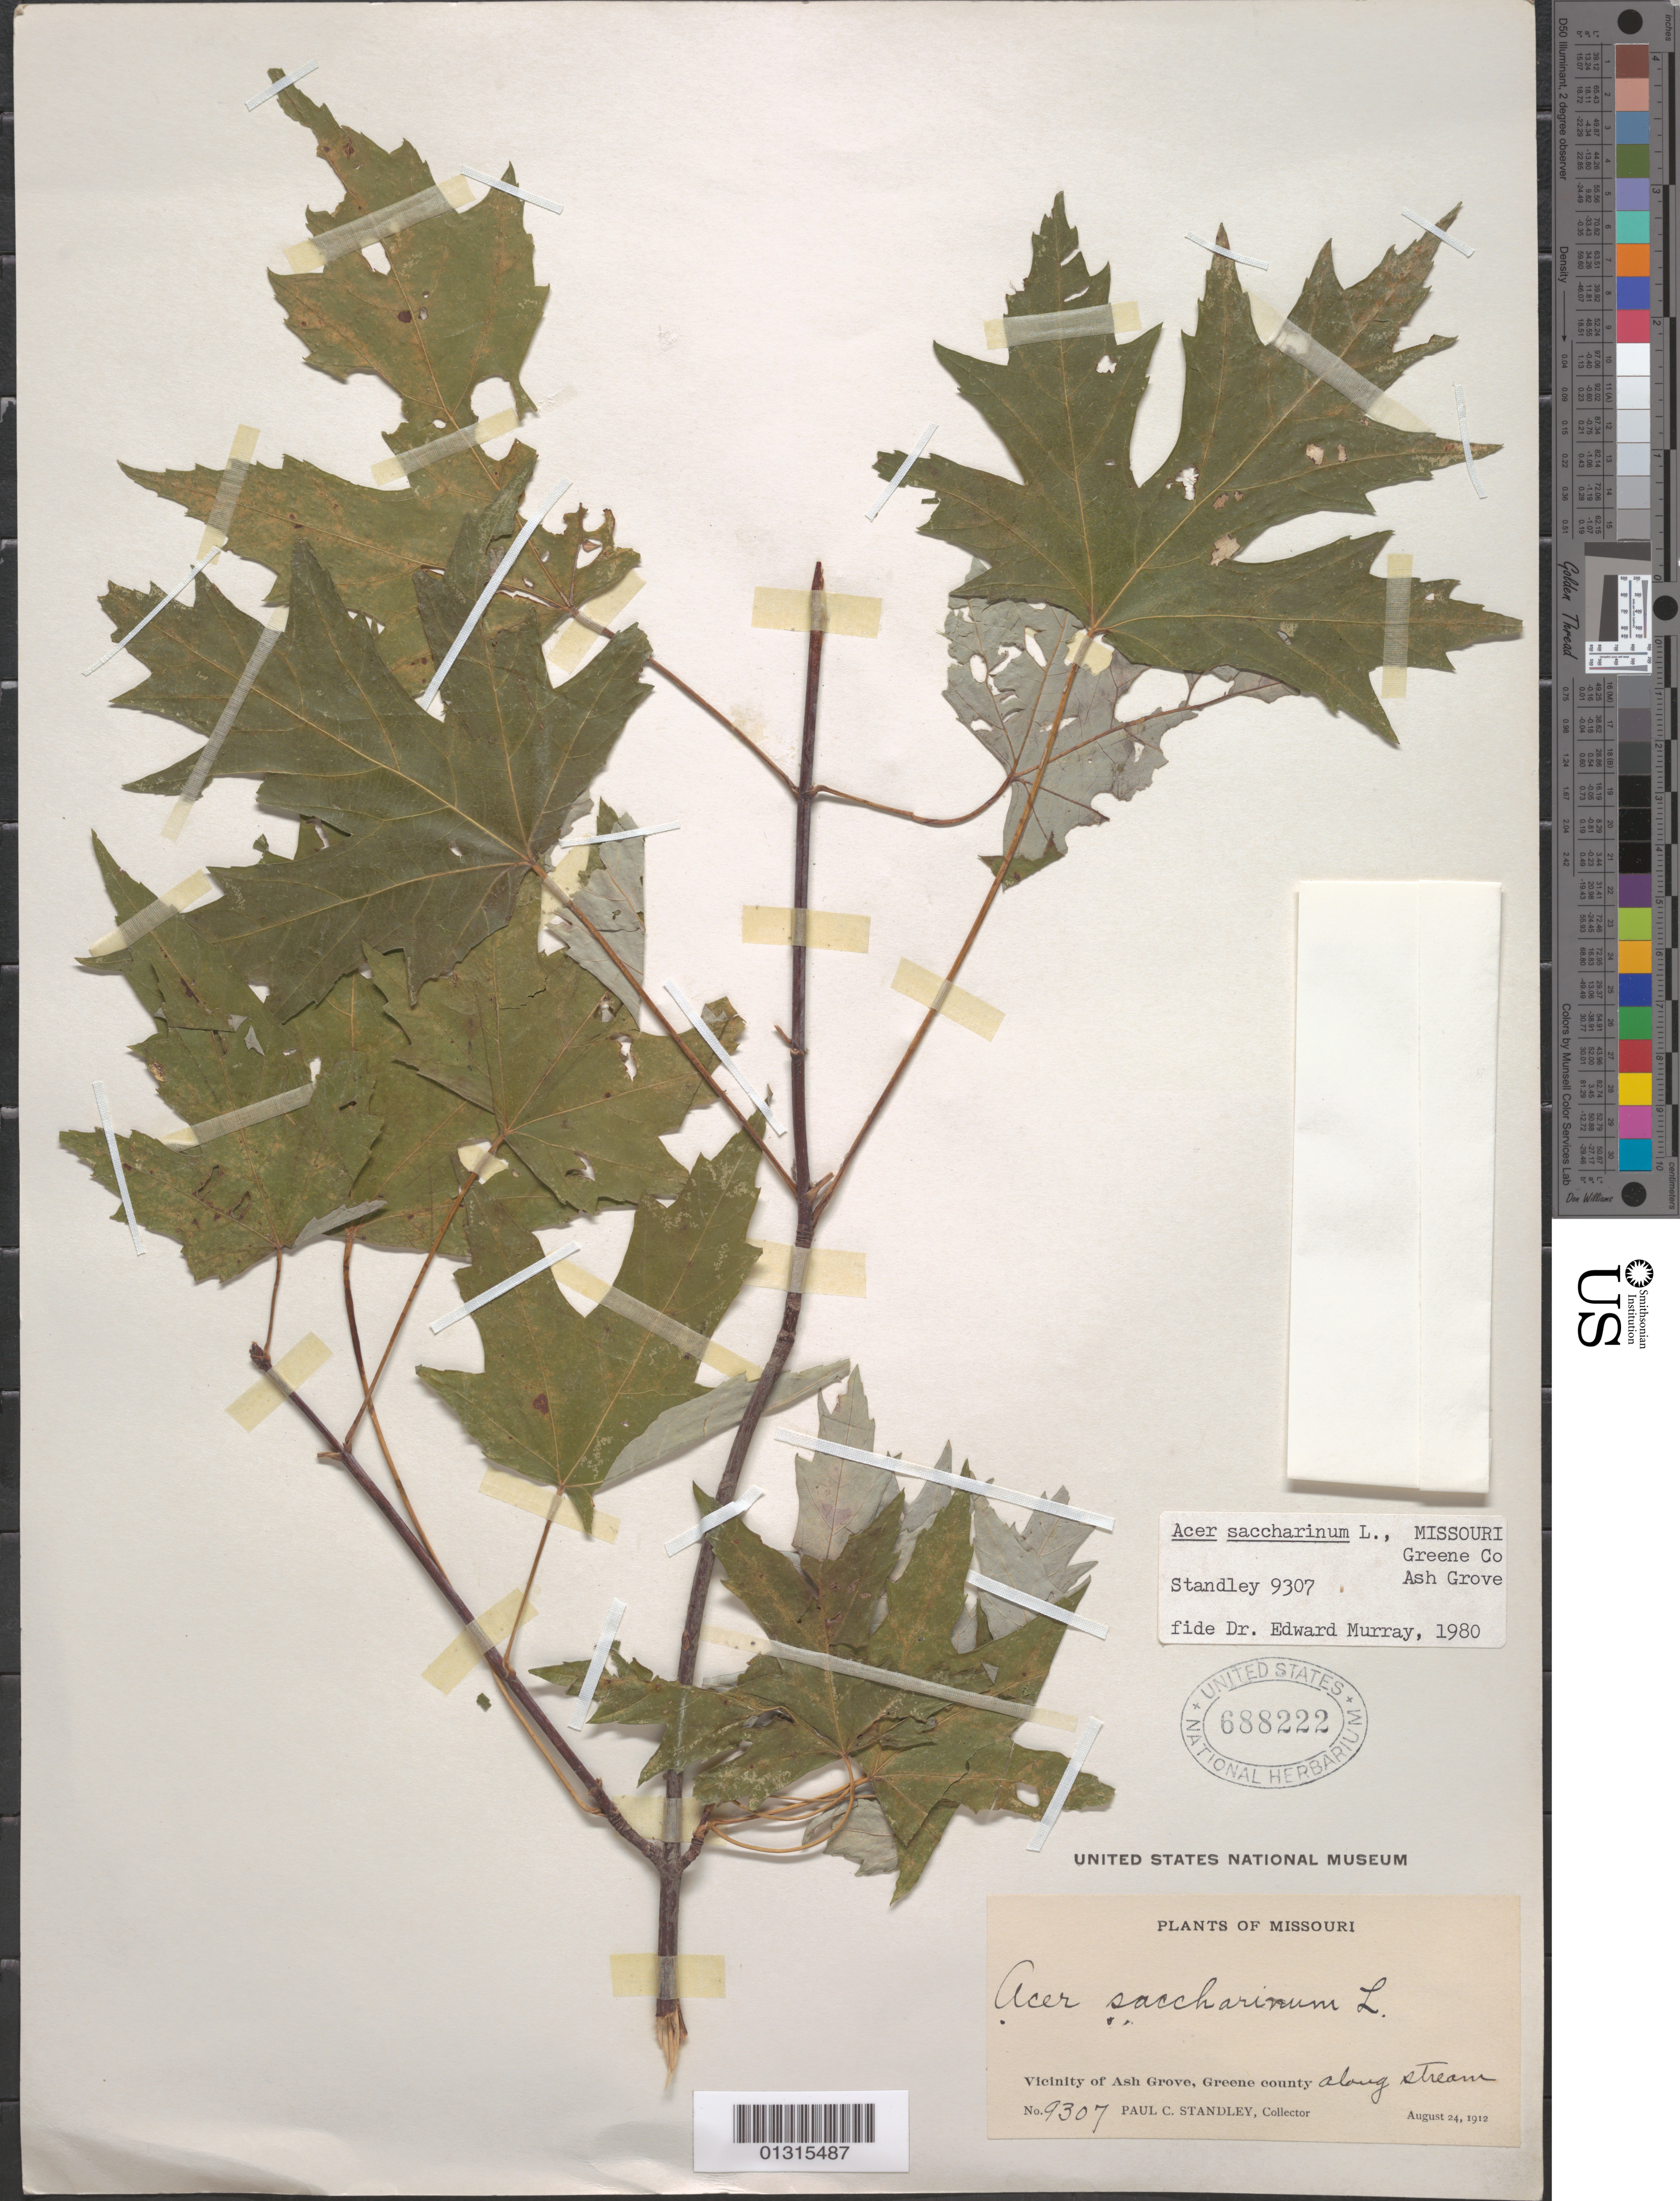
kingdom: Plantae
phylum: Tracheophyta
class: Magnoliopsida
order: Sapindales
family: Sapindaceae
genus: Acer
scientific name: Acer saccharinum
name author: L.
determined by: Murray, Edward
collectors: P. C. Standley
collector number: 9307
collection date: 1912-08-24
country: United States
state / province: Missouri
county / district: Greene County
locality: Greene County, vicinity of Ash Grove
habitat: Along stream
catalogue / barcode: US 688222